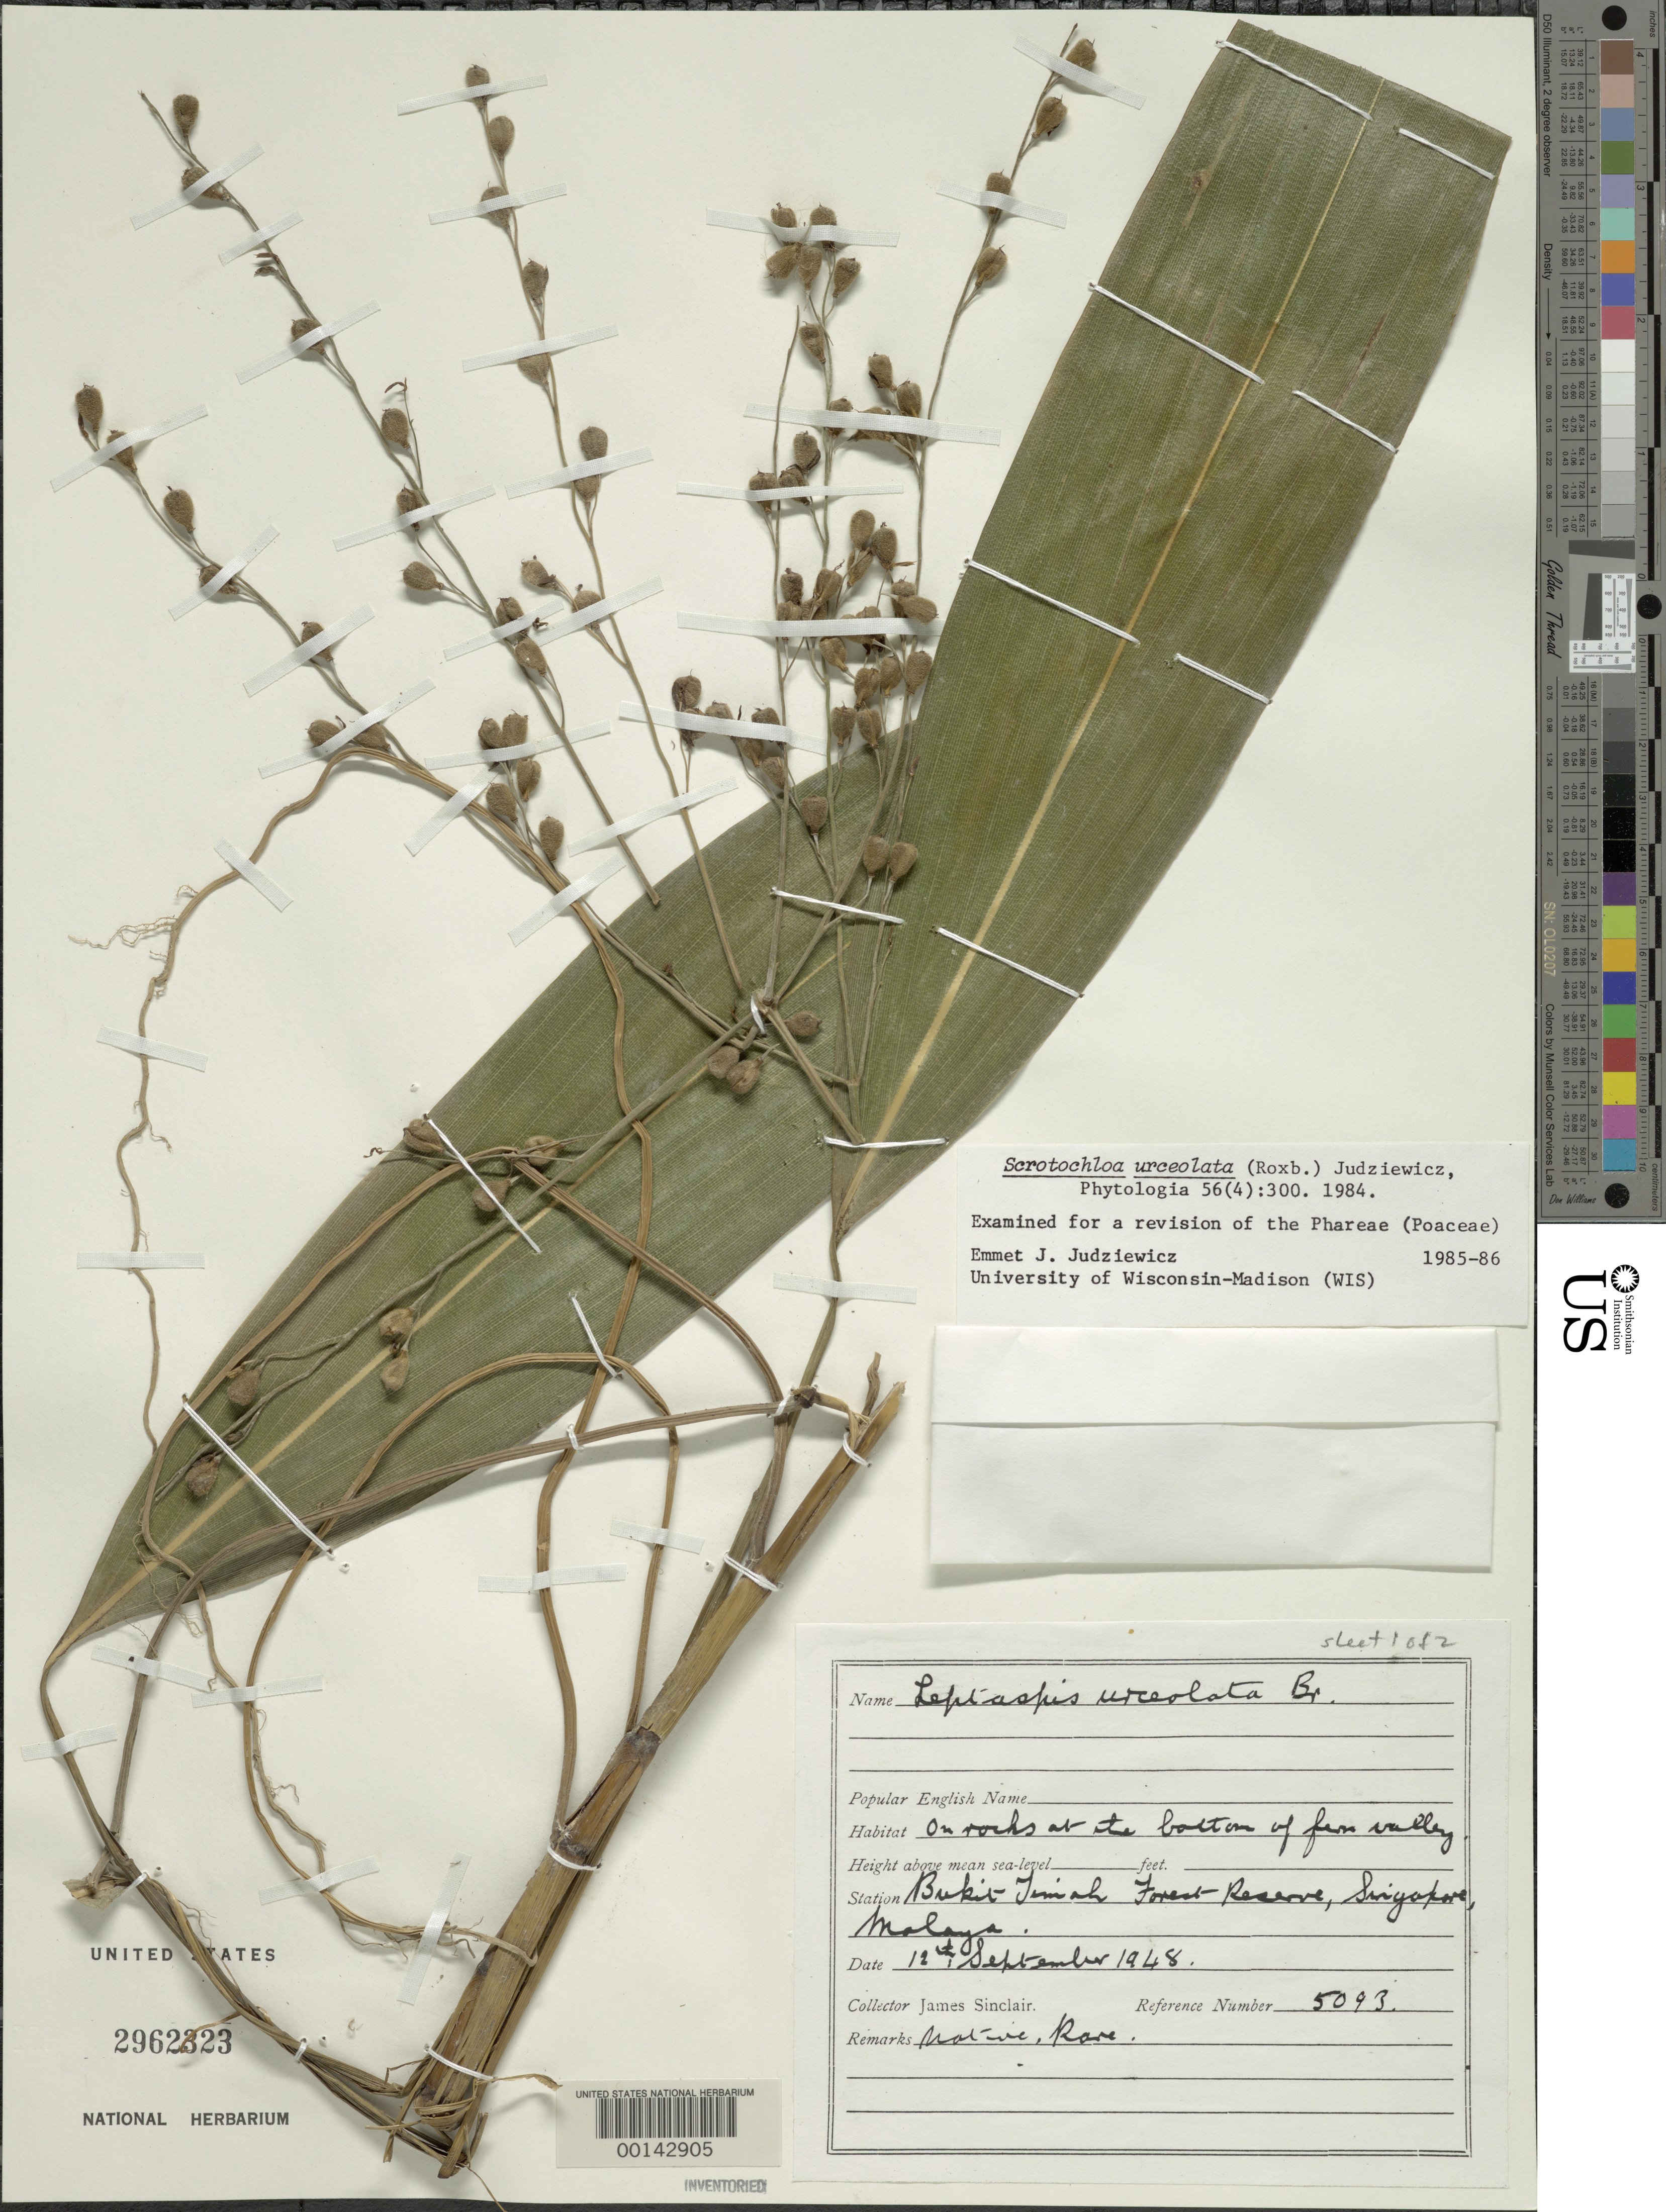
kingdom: Plantae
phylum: Tracheophyta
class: Liliopsida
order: Poales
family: Poaceae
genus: Scrotochloa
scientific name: Scrotochloa urceolata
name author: (Roxb.) Judz.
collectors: J. Sinclair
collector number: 5093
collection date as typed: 12 Sep 1948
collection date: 1948-09-12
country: Singapore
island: Singapore Island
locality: Bukit timah forest reserve [Malay Peninsula]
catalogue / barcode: US 2962323